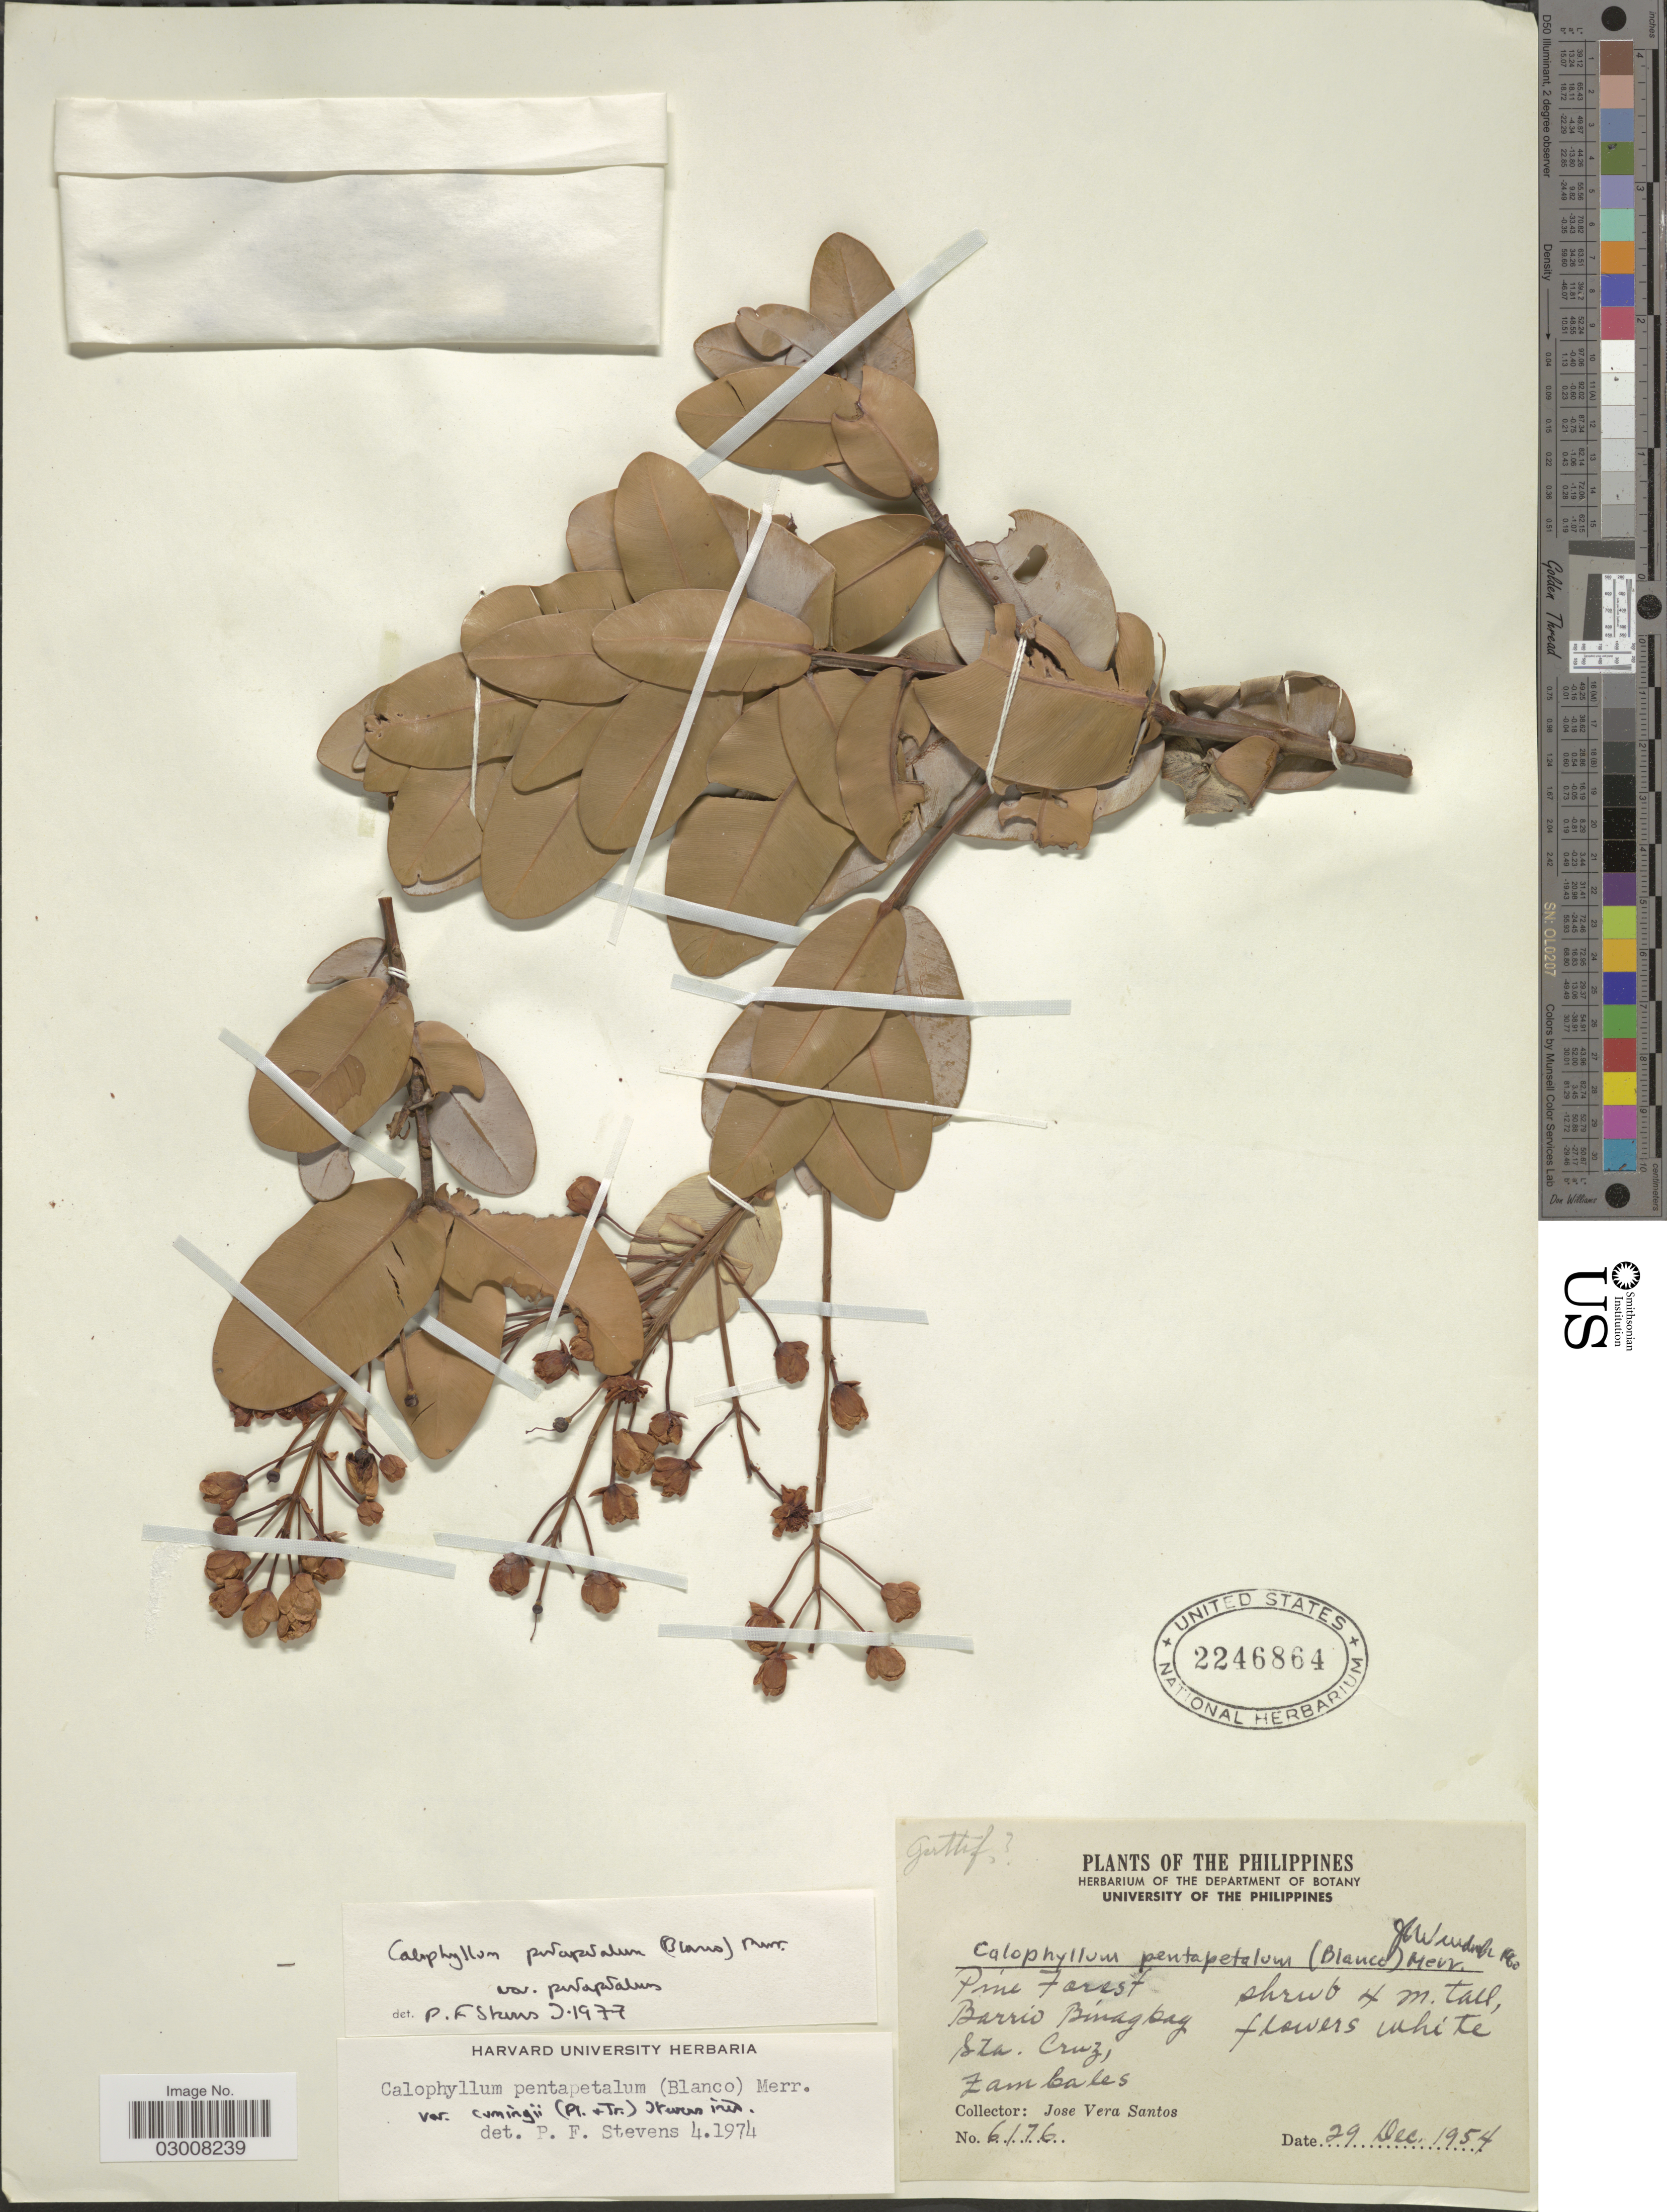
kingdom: Plantae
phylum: Tracheophyta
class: Magnoliopsida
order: Malpighiales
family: Calophyllaceae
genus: Calophyllum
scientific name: Calophyllum pentapetalum var. pentapetalum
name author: (Blanco) Merr.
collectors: J. Vera Santos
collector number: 6176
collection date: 1954-12-29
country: Philippines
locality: Sta. Cruz, Zambales.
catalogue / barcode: US 2246864